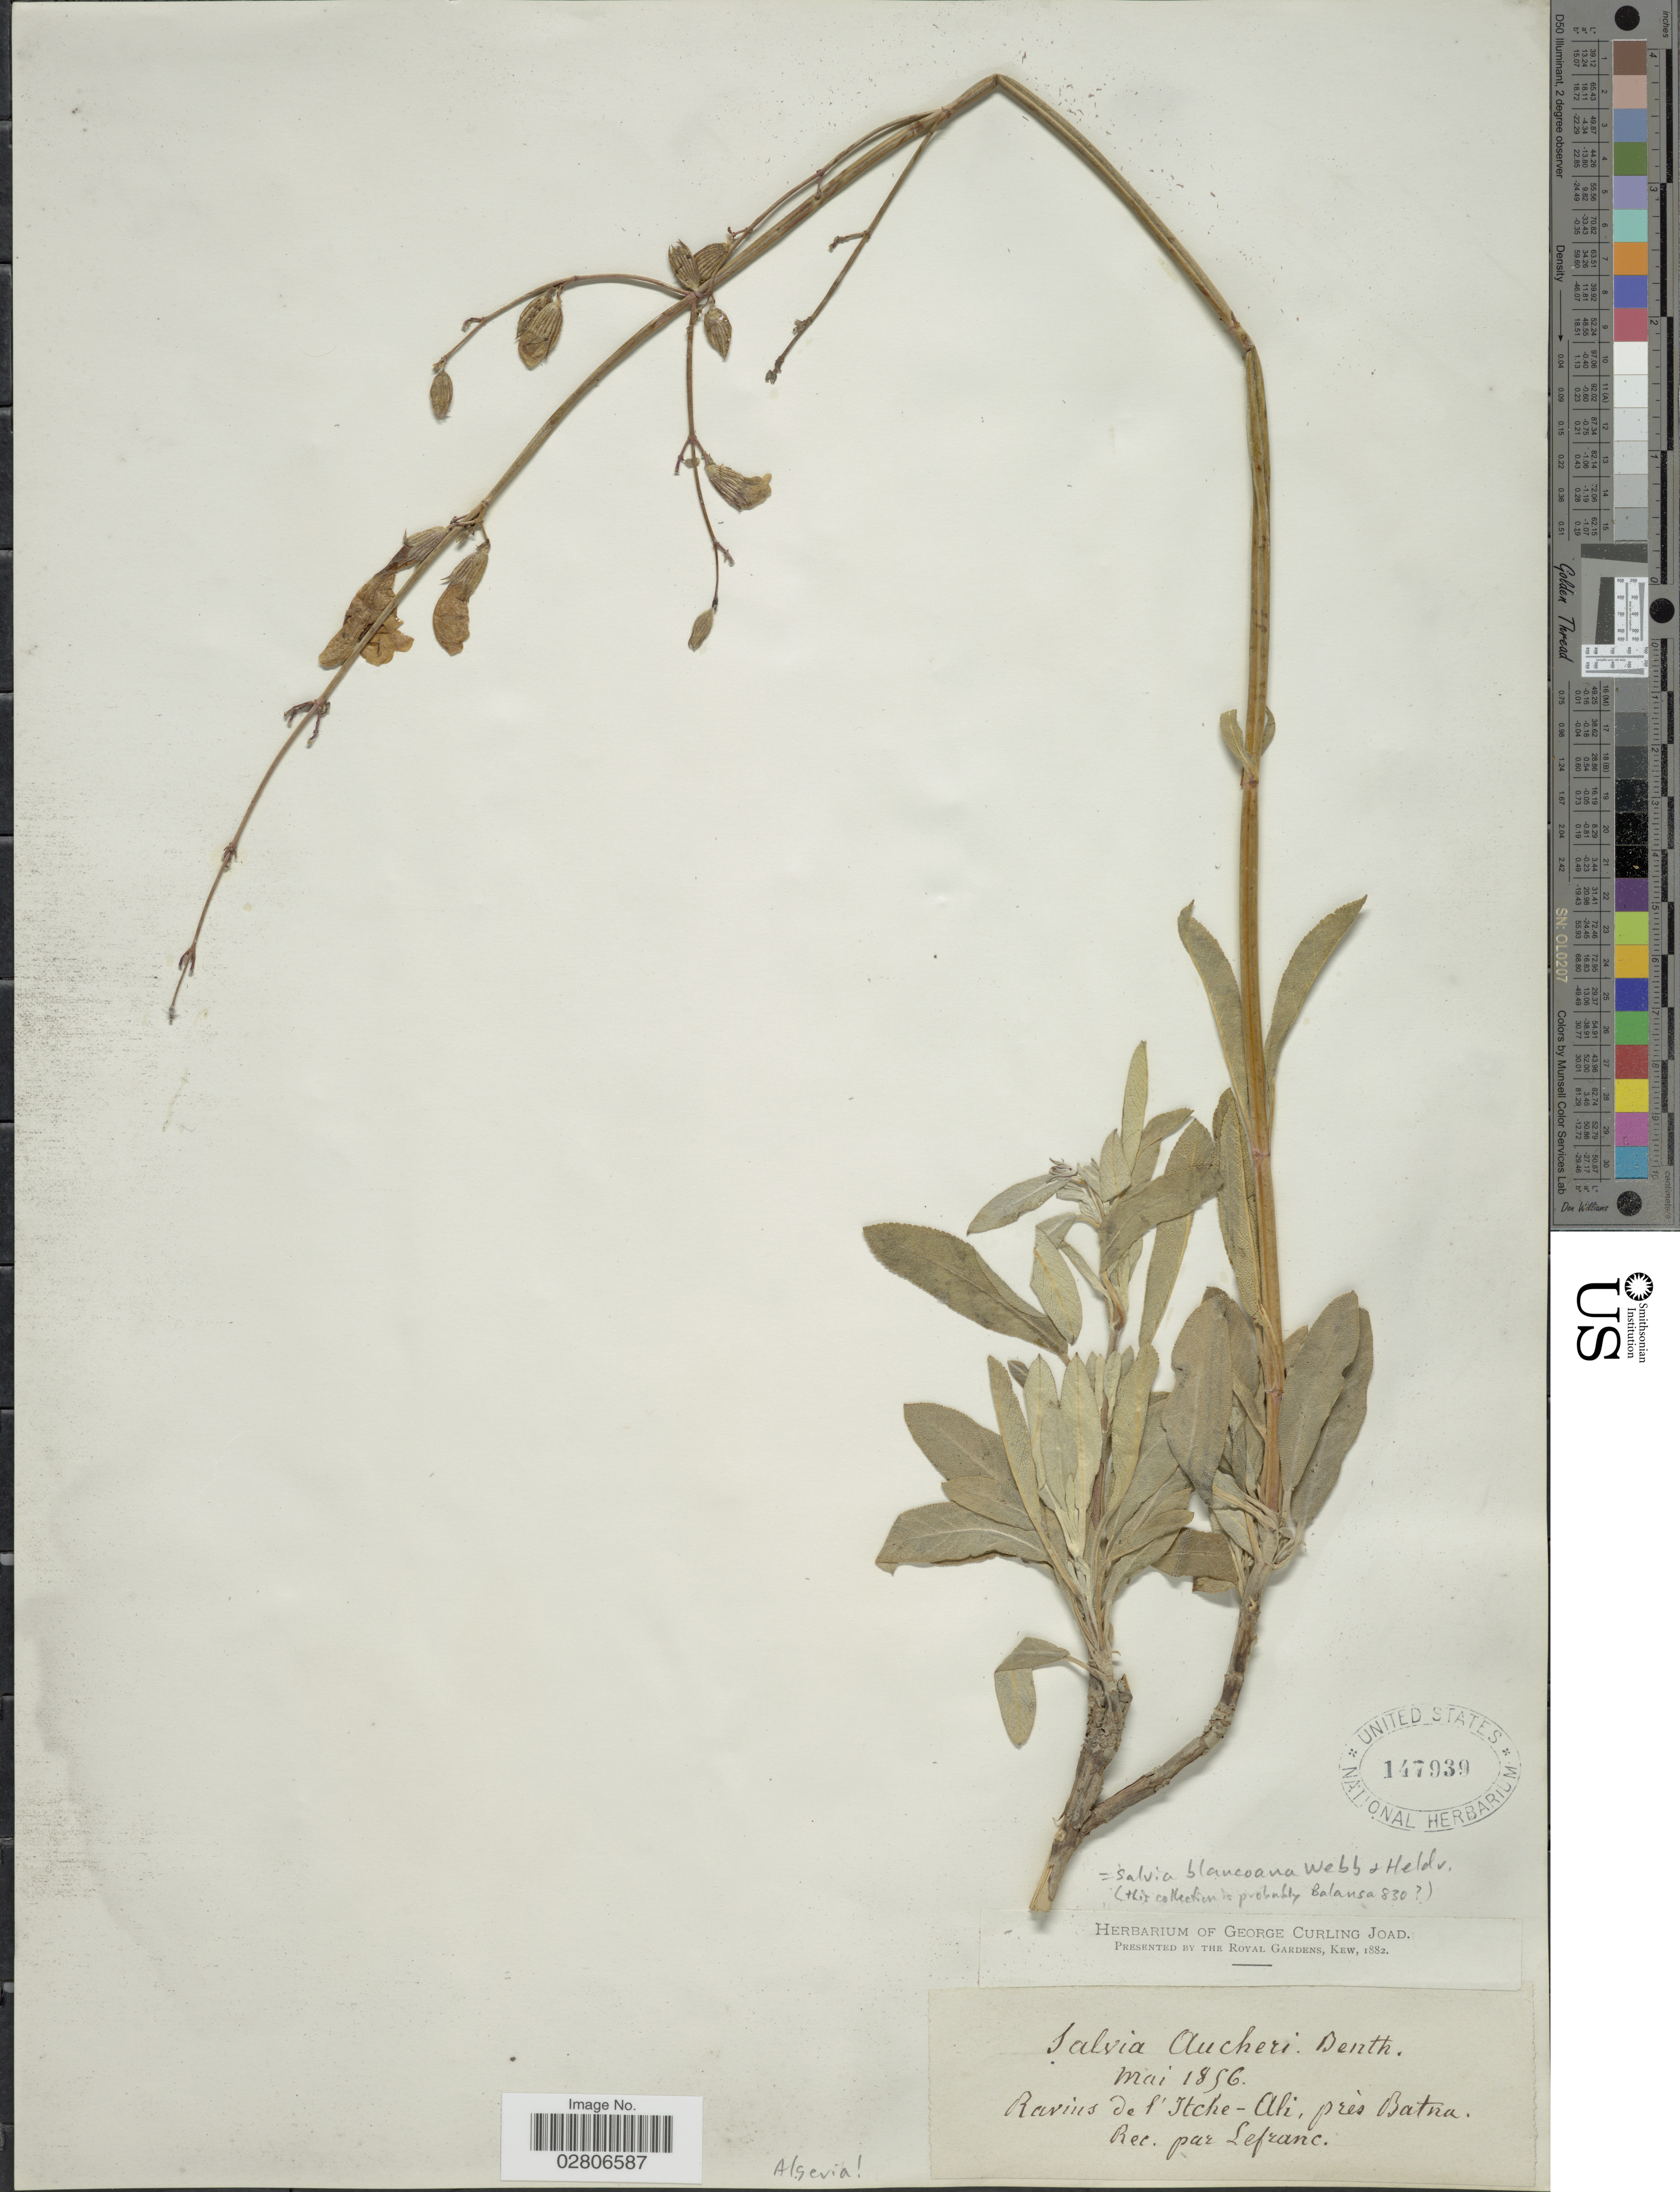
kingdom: Plantae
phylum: Tracheophyta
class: Magnoliopsida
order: Lamiales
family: Lamiaceae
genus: Salvia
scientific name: Salvia blancoana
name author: Webb & Heldr.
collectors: Lefranc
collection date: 1856-05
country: Algeria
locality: Ravins de l'Itche-Ali, près Batna.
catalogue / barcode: US 147939